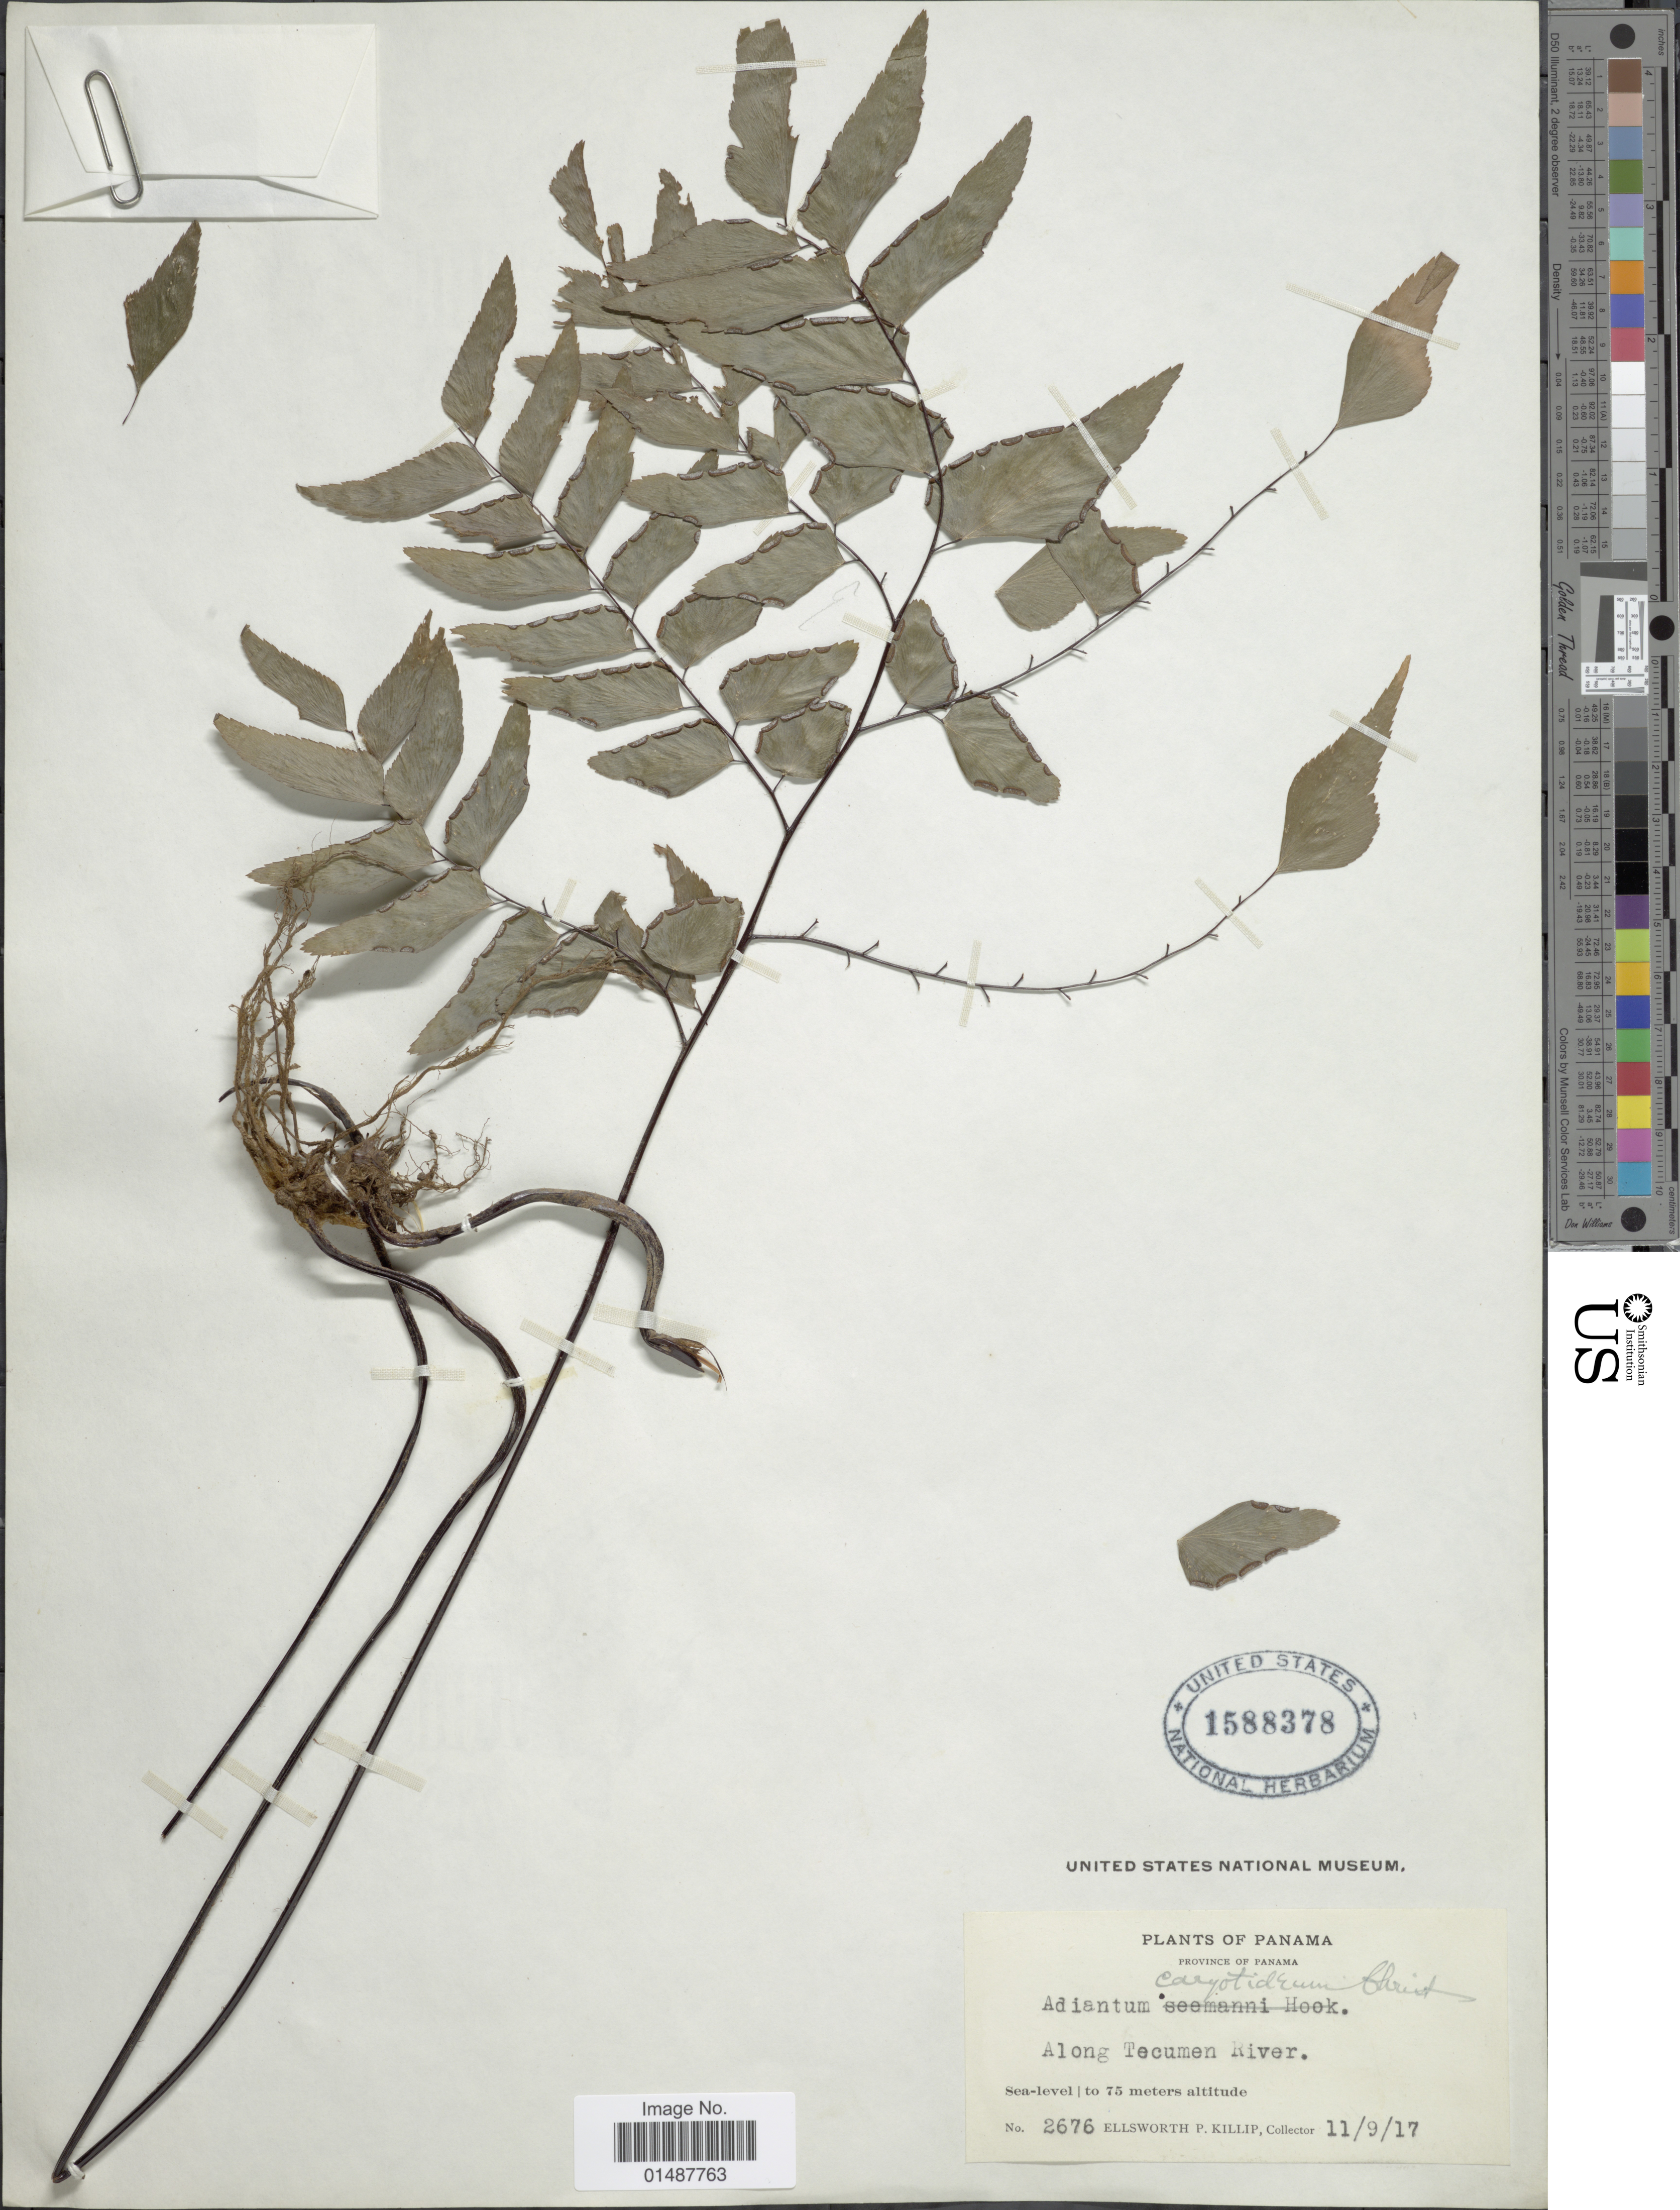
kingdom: Plantae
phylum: Tracheophyta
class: Polypodiopsida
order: Polypodiales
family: Pteridaceae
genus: Adiantum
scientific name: Adiantum caryotideum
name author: Christ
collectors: E. P. Killip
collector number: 2676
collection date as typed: Transcribed d/m/y: 11/9/17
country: Panama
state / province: Panamá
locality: Along Tecumen River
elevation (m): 75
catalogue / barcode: US 1588378